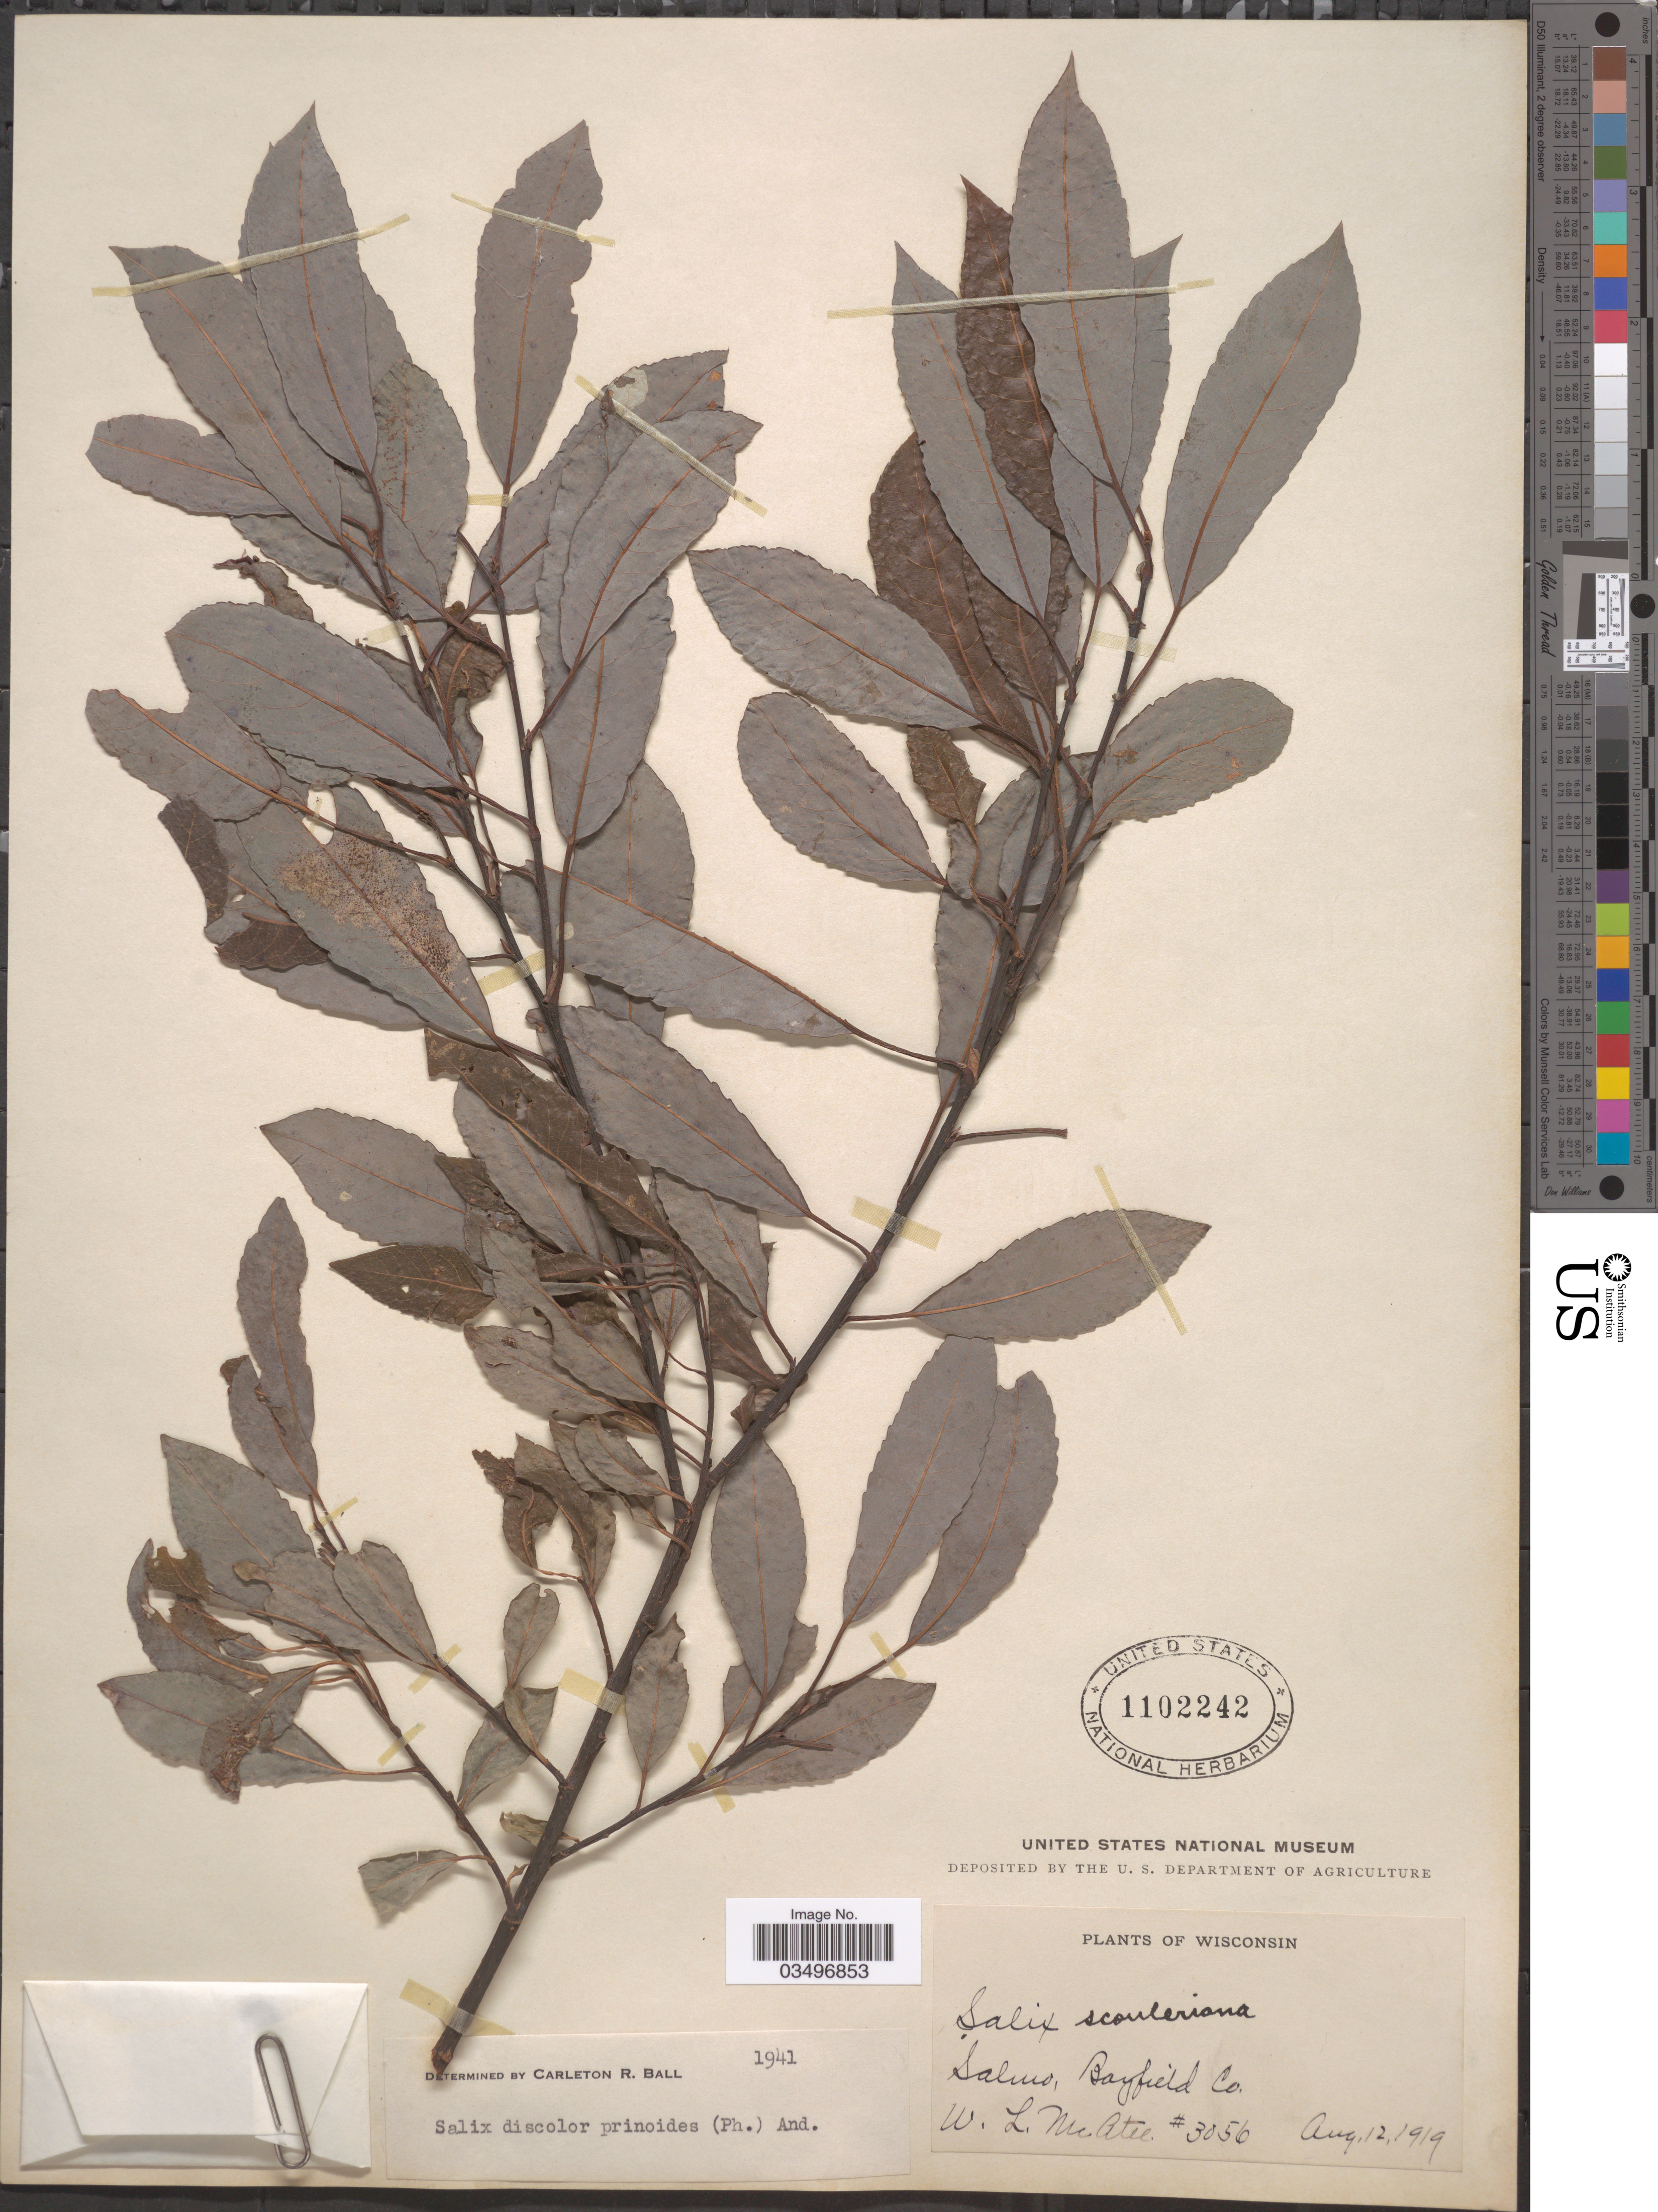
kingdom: Plantae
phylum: Tracheophyta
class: Magnoliopsida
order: Malpighiales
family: Salicaceae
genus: Salix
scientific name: Salix discolor var. prinoides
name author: (Pursh) Andersson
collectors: W. McAtee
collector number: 3056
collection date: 1919-08-12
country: United States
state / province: Wisconsin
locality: Salmo, Bayfield Co.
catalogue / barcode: US 1102242